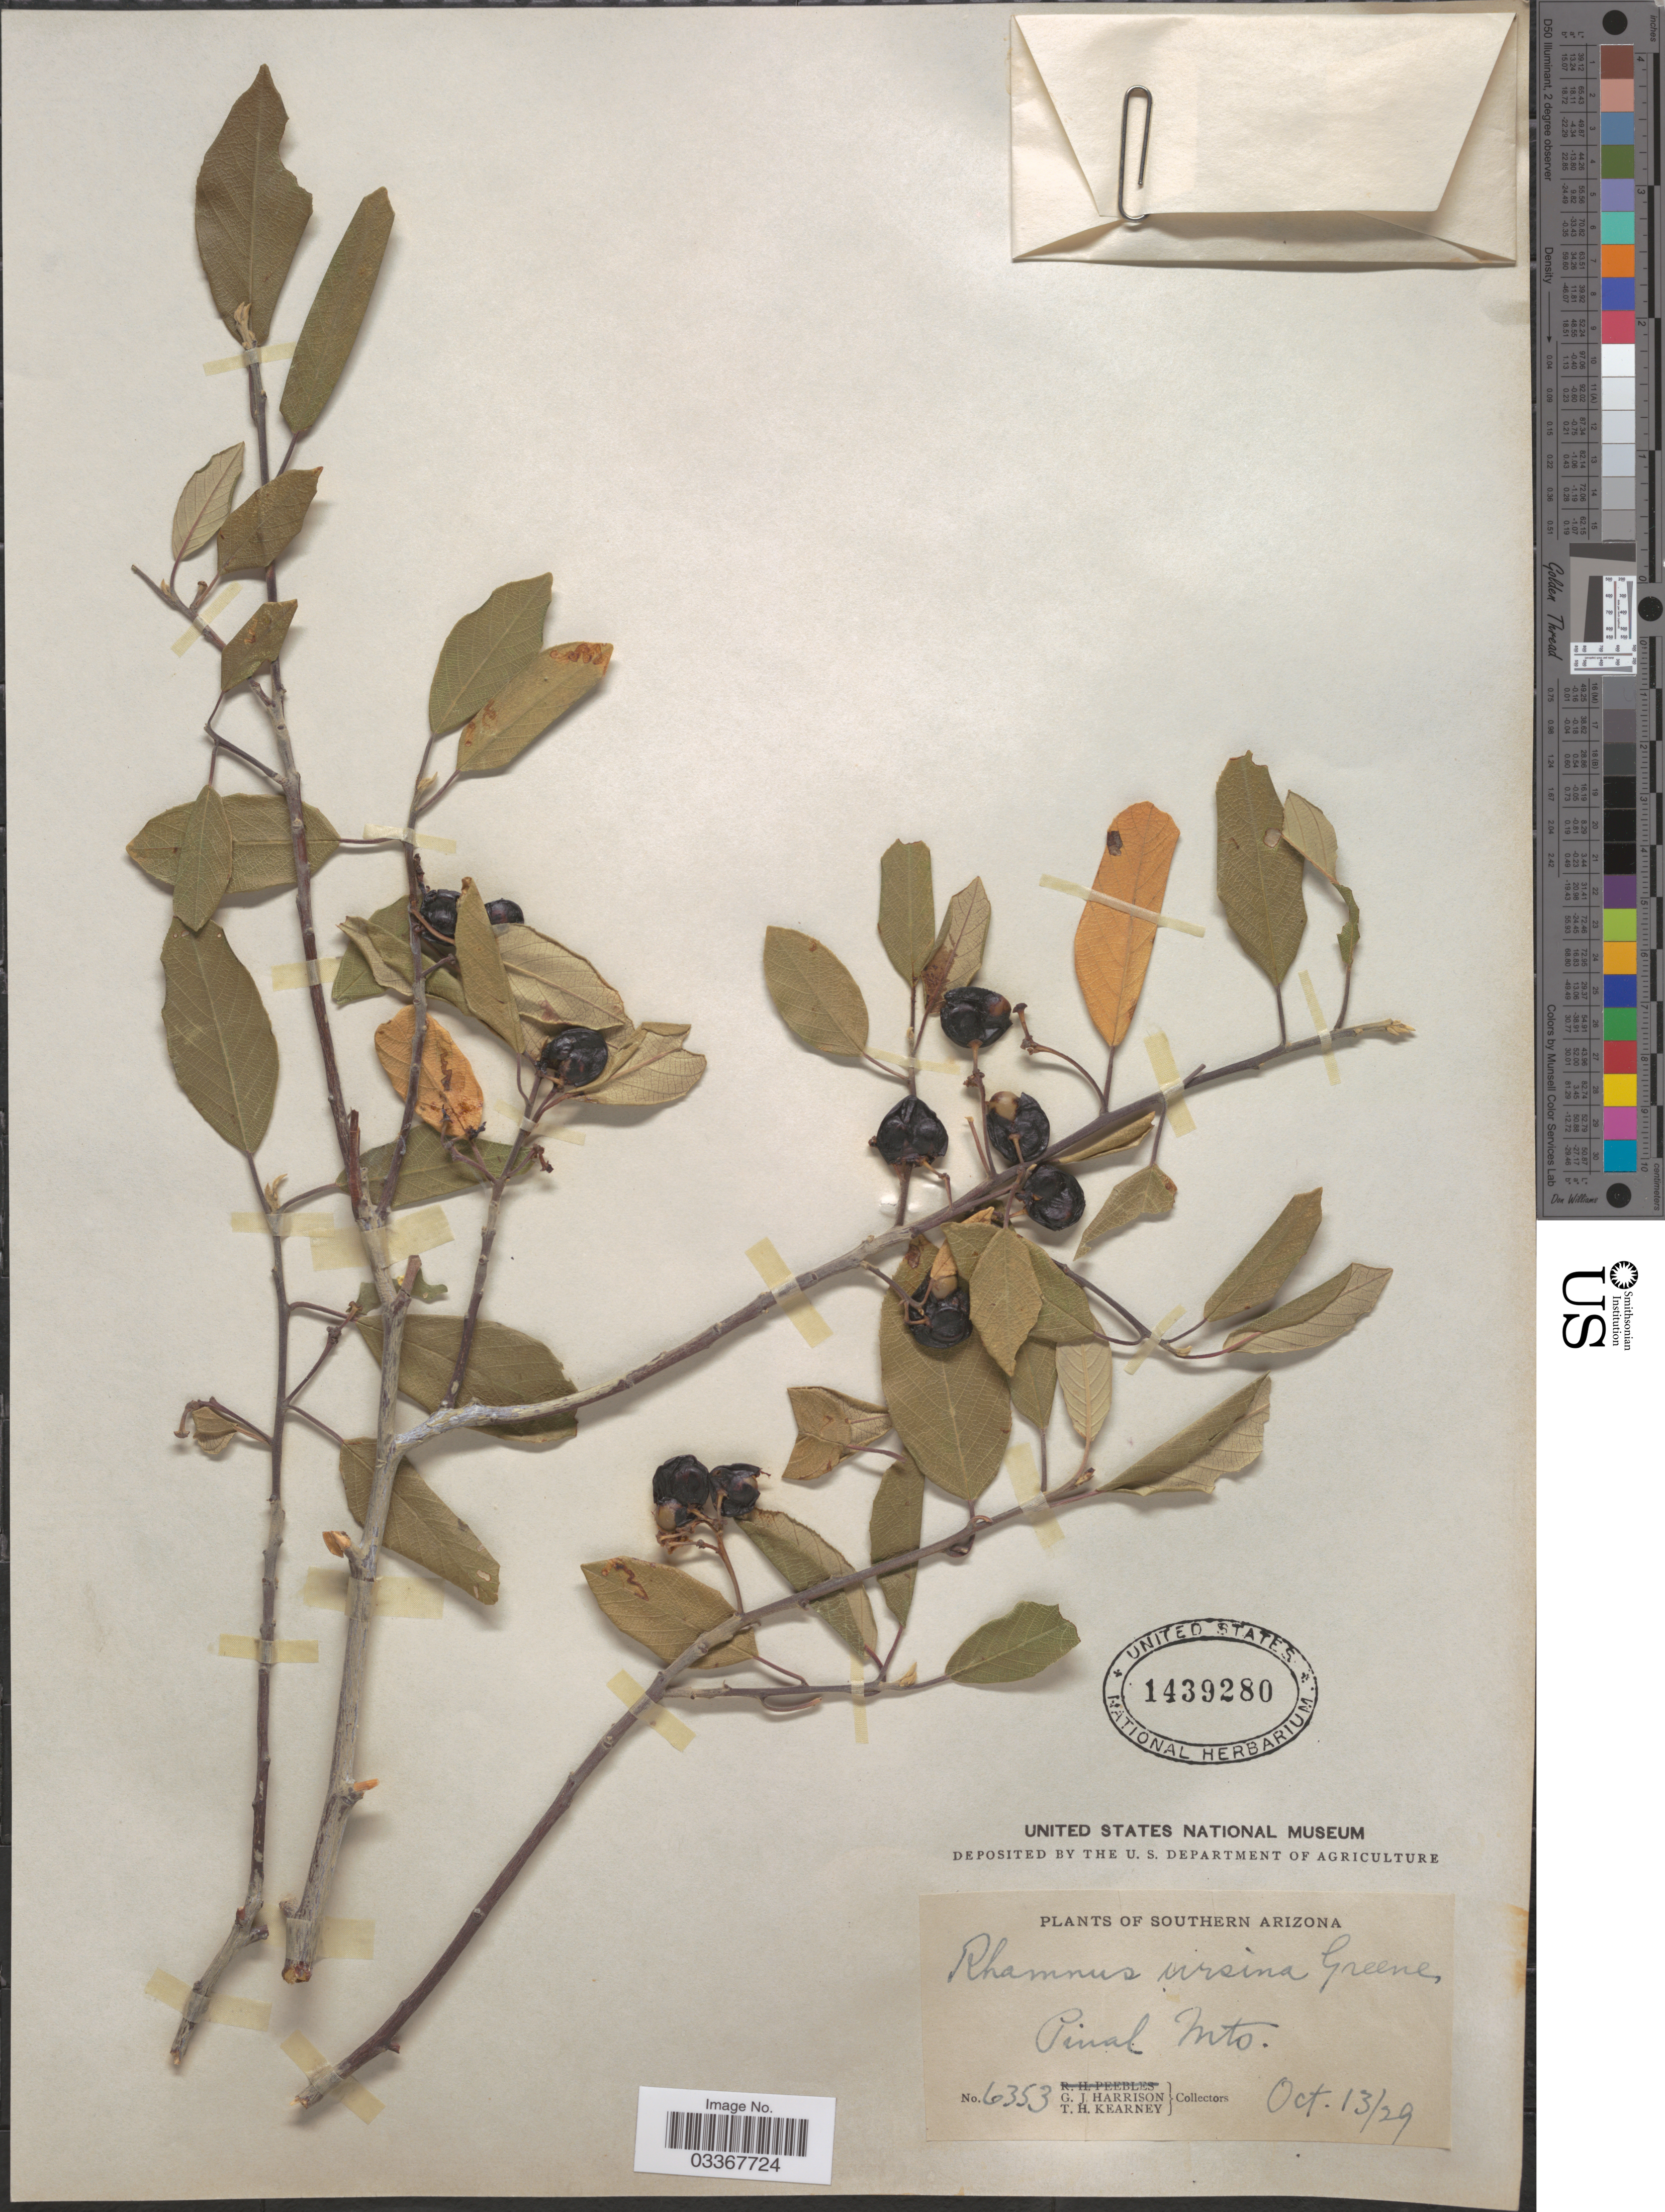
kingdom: Plantae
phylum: Tracheophyta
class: Magnoliopsida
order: Rosales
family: Rhamnaceae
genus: Frangula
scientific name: Frangula californica subsp. ursina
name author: (Greene) Kartesz & Gandhi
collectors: G. J. Harrison & T. H. Kearney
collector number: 6353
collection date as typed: Transcribed d/m/y: 13/10/29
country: United States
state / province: Arizona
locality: Southern Arizona, Pinal Mts.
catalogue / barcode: US 1439280